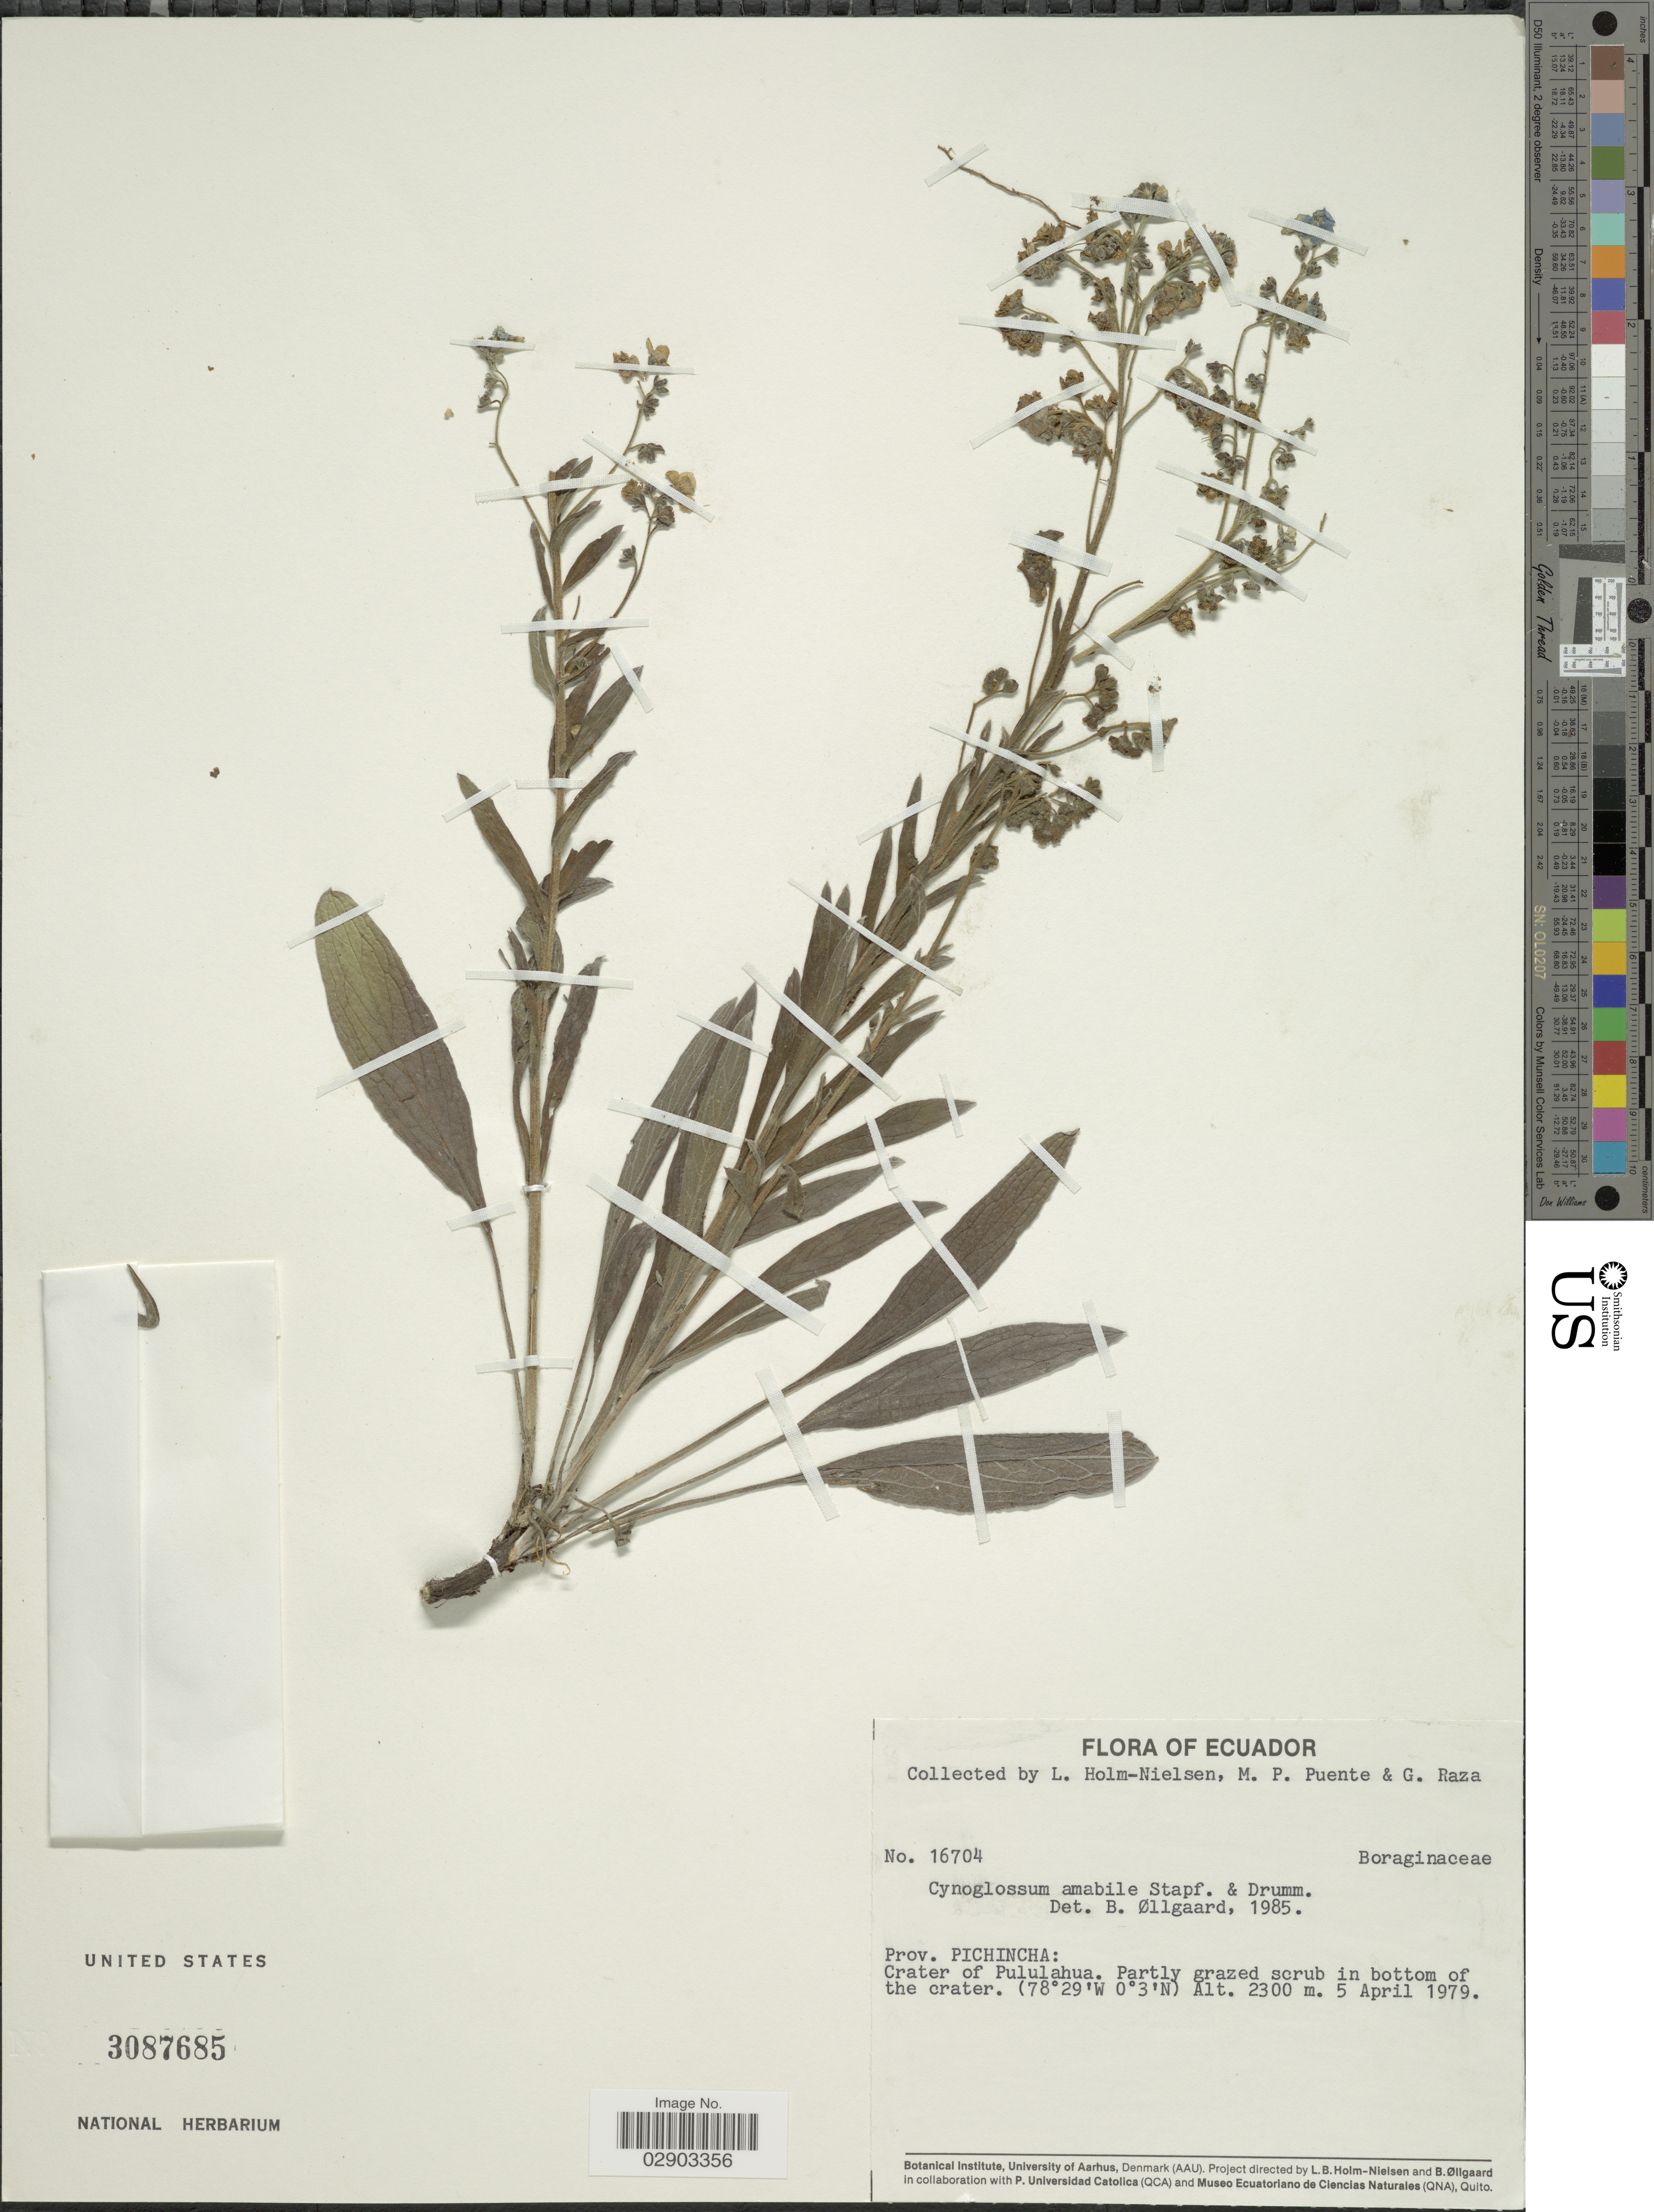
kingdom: Plantae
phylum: Tracheophyta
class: Magnoliopsida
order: Boraginales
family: Boraginaceae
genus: Cynoglossum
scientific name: Cynoglossum amabile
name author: Stapf & J.R. Drumm.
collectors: L. Holm-Nielsen, M. Puente & G. Raza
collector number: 16704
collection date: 1979-04-05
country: Ecuador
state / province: Pichincha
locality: Prov. Pichincha: Crater of Pululahua.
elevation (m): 2300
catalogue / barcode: US 3087685